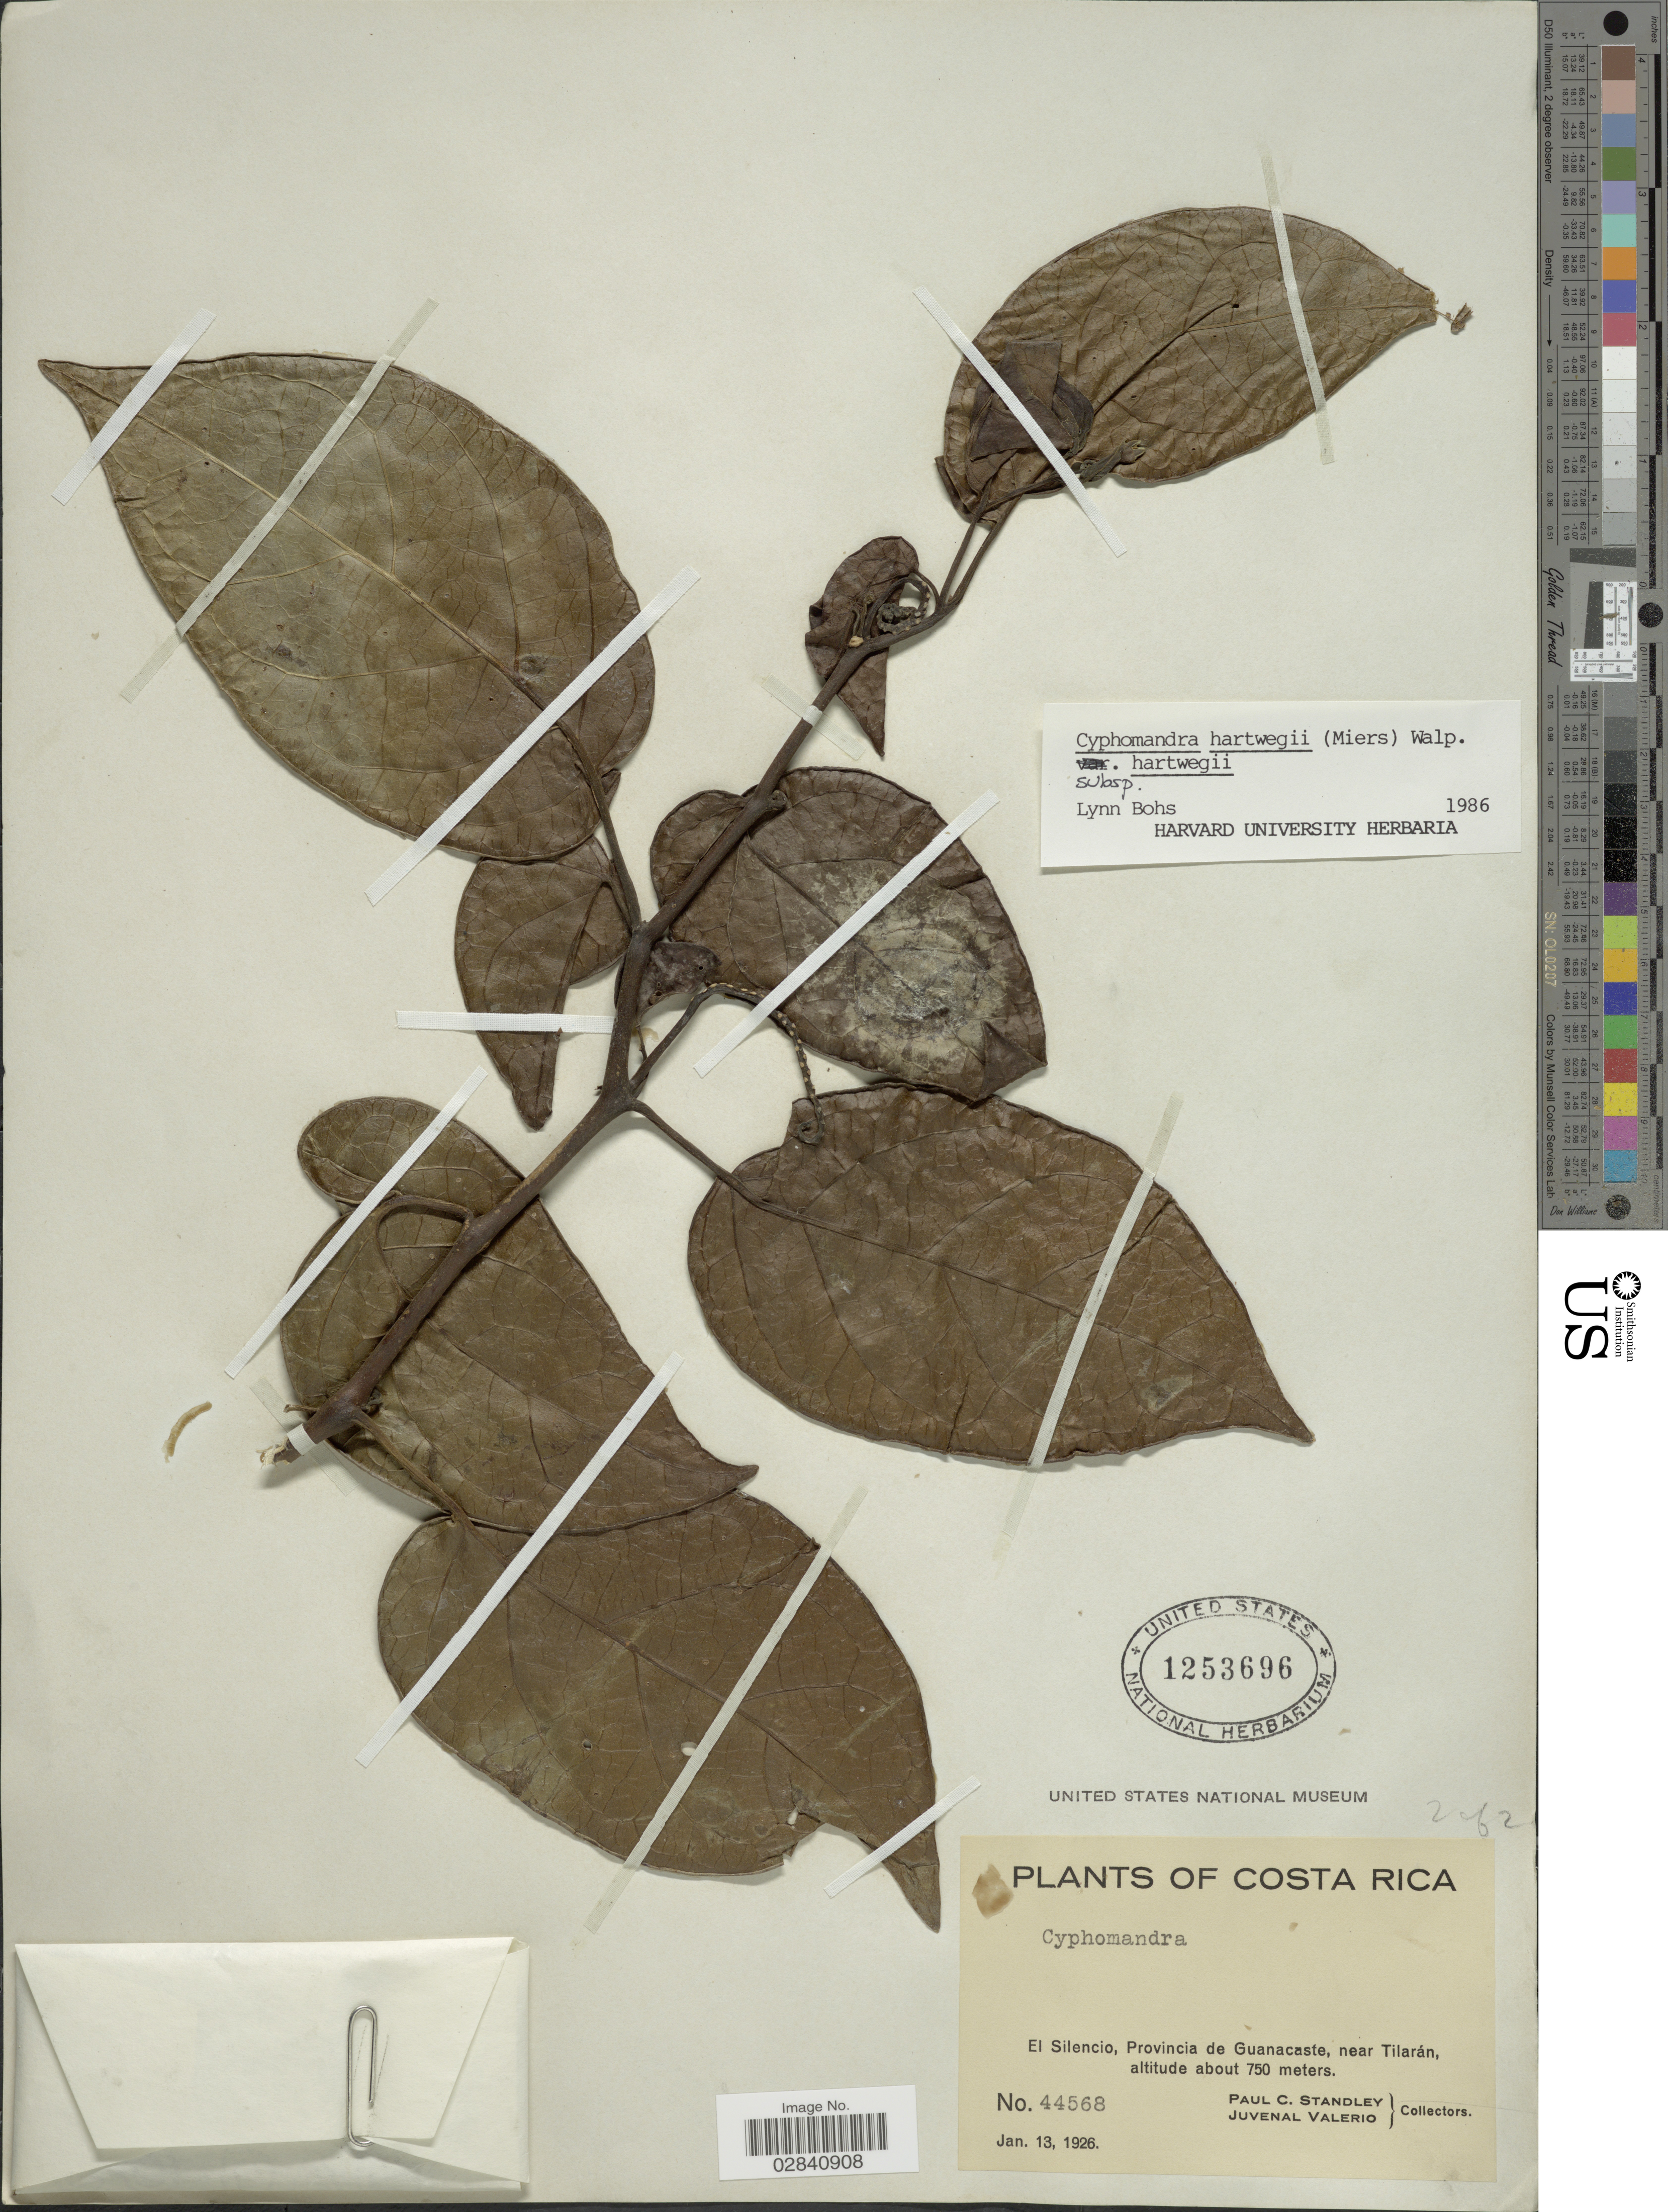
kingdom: Plantae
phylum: Tracheophyta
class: Magnoliopsida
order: Solanales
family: Solanaceae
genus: Cyphomandra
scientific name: Cyphomandra hartwegii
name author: (Miers) Sendtn. ex Walp.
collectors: P. C. Standley & J. Valerio R.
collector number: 44568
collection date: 1926-01-13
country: Costa Rica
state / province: Guanacaste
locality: El Silencio, near Tilarán.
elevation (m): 750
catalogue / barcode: US 1253696